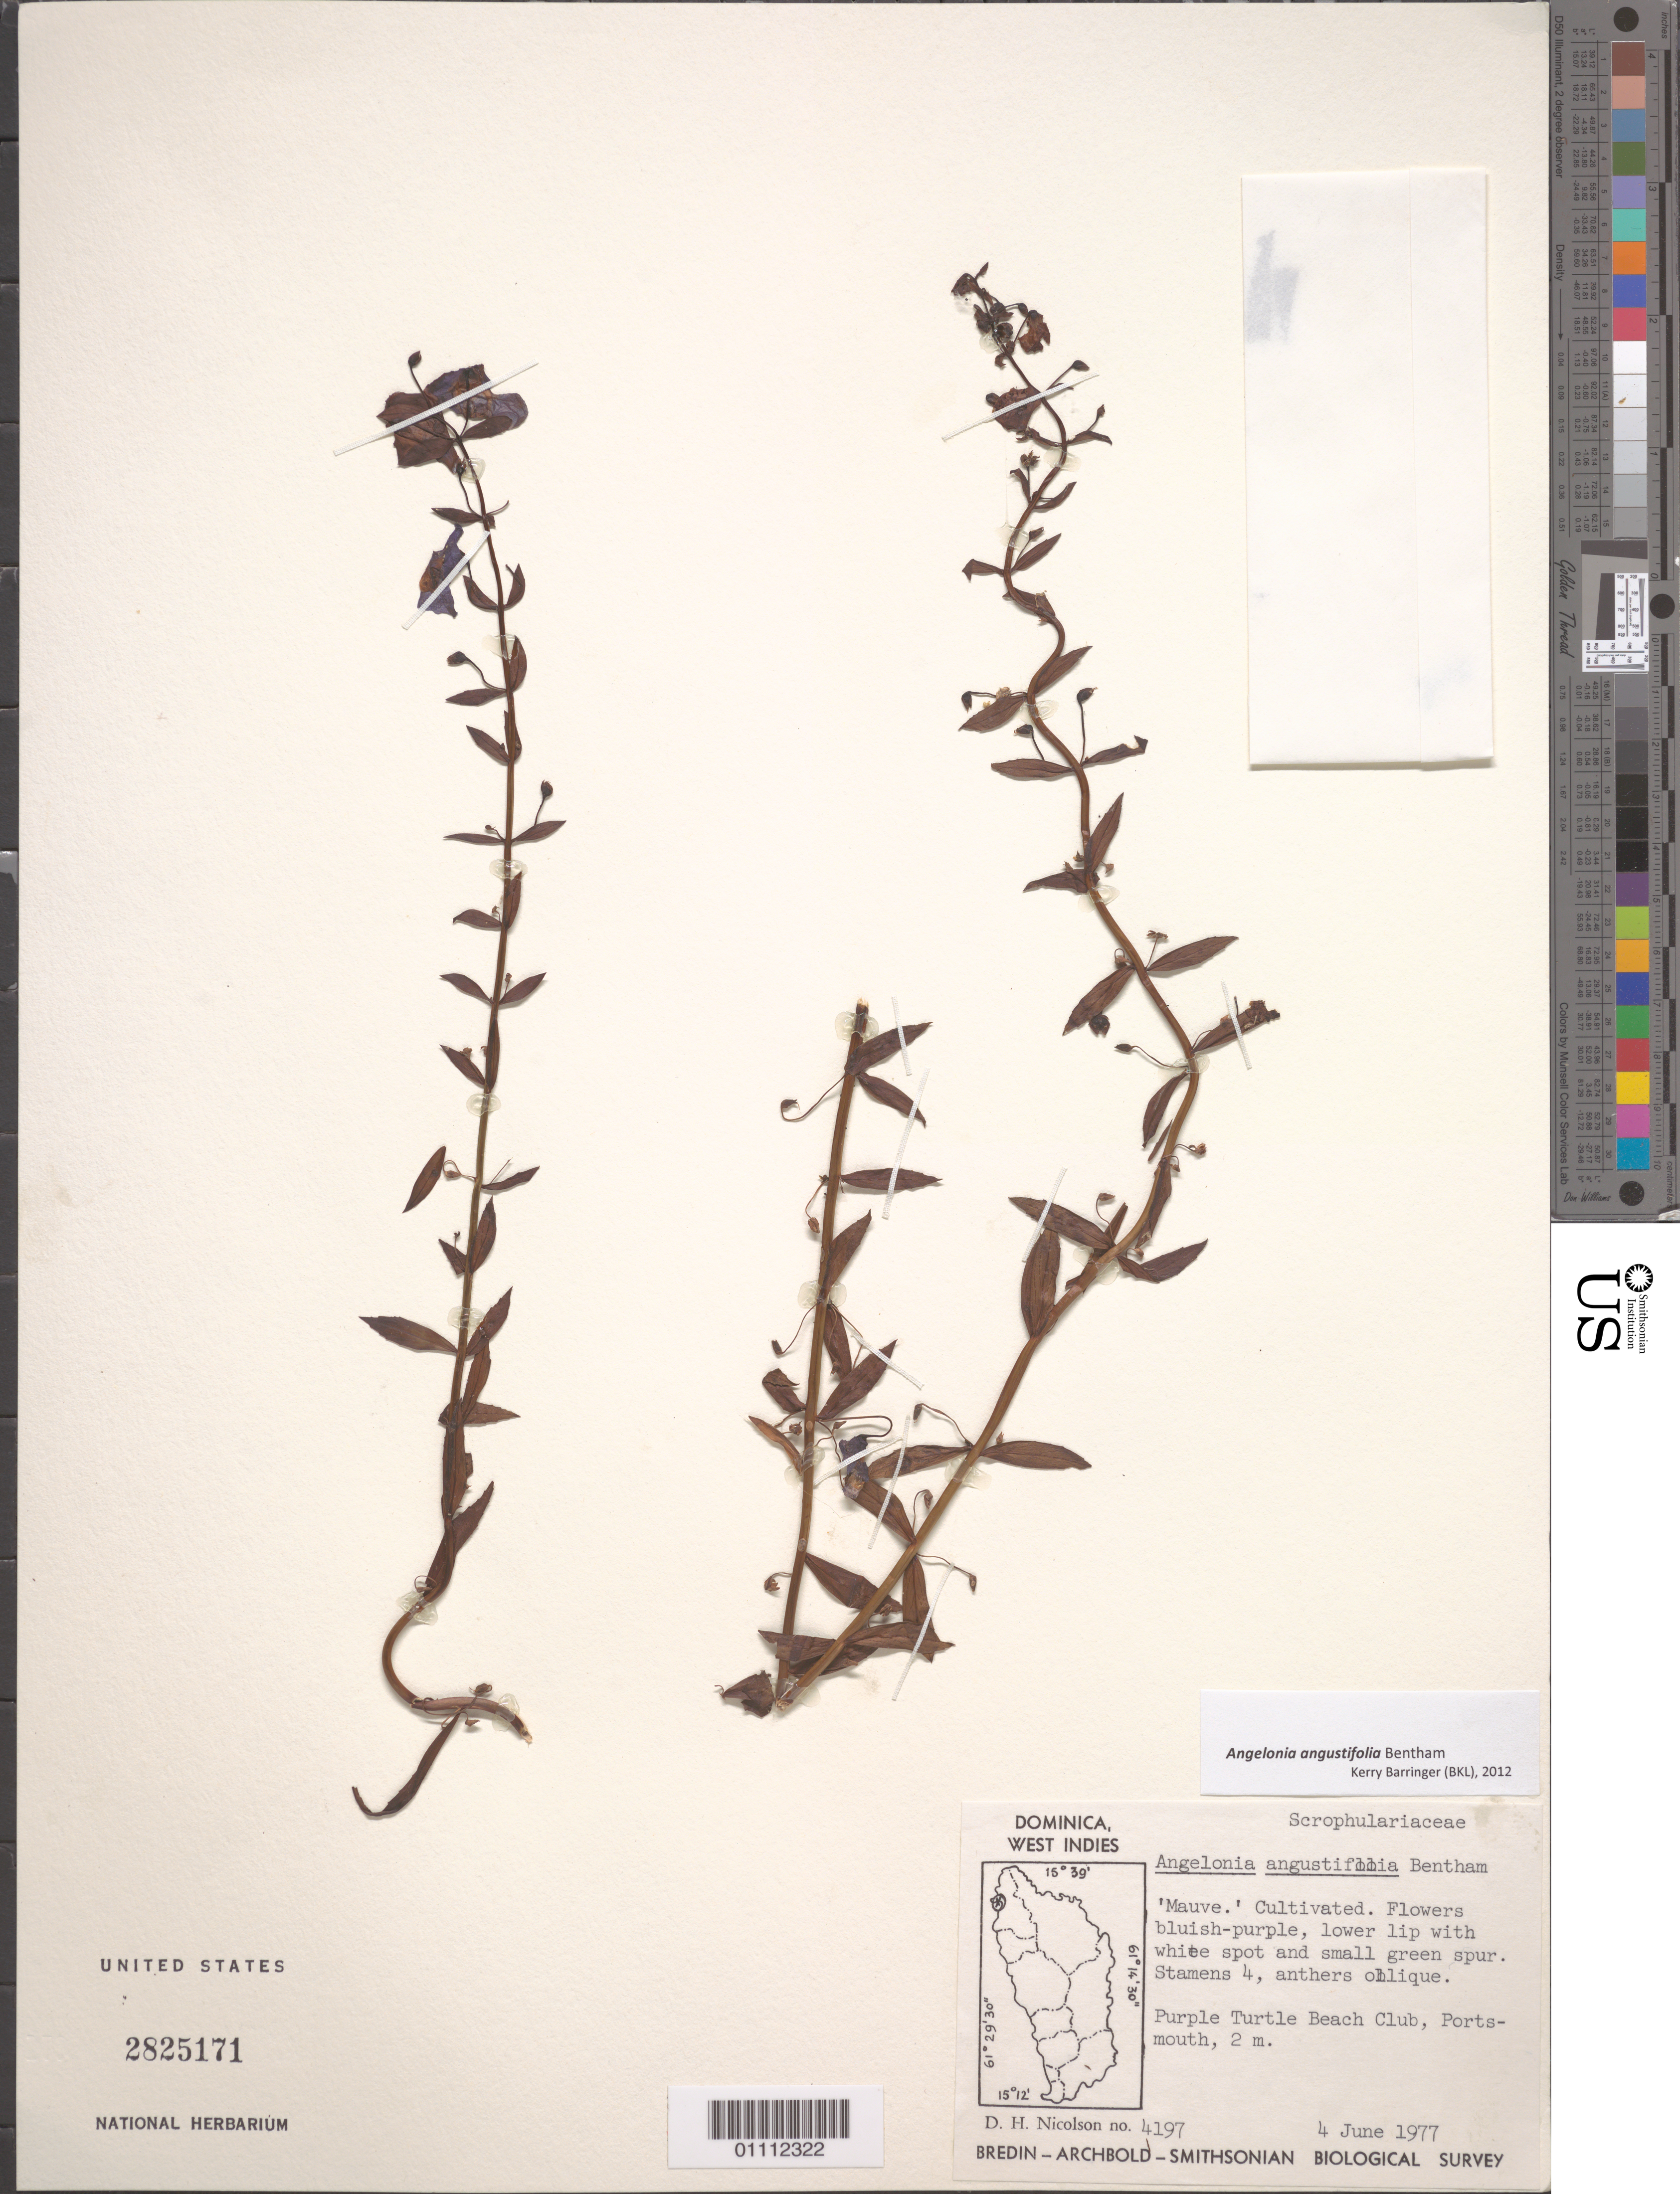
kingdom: Plantae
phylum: Tracheophyta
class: Magnoliopsida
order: Lamiales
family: Plantaginaceae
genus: Angelonia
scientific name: Angelonia angustifolia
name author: Benth.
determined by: Barringer, K.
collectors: D. H. Nicolson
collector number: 4197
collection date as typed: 04 Jun 1977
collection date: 1977-06-04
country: Dominica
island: Dominica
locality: Purple Turtle Beach Club, Portsmouth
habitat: Cultivated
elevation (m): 2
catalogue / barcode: US 2825171